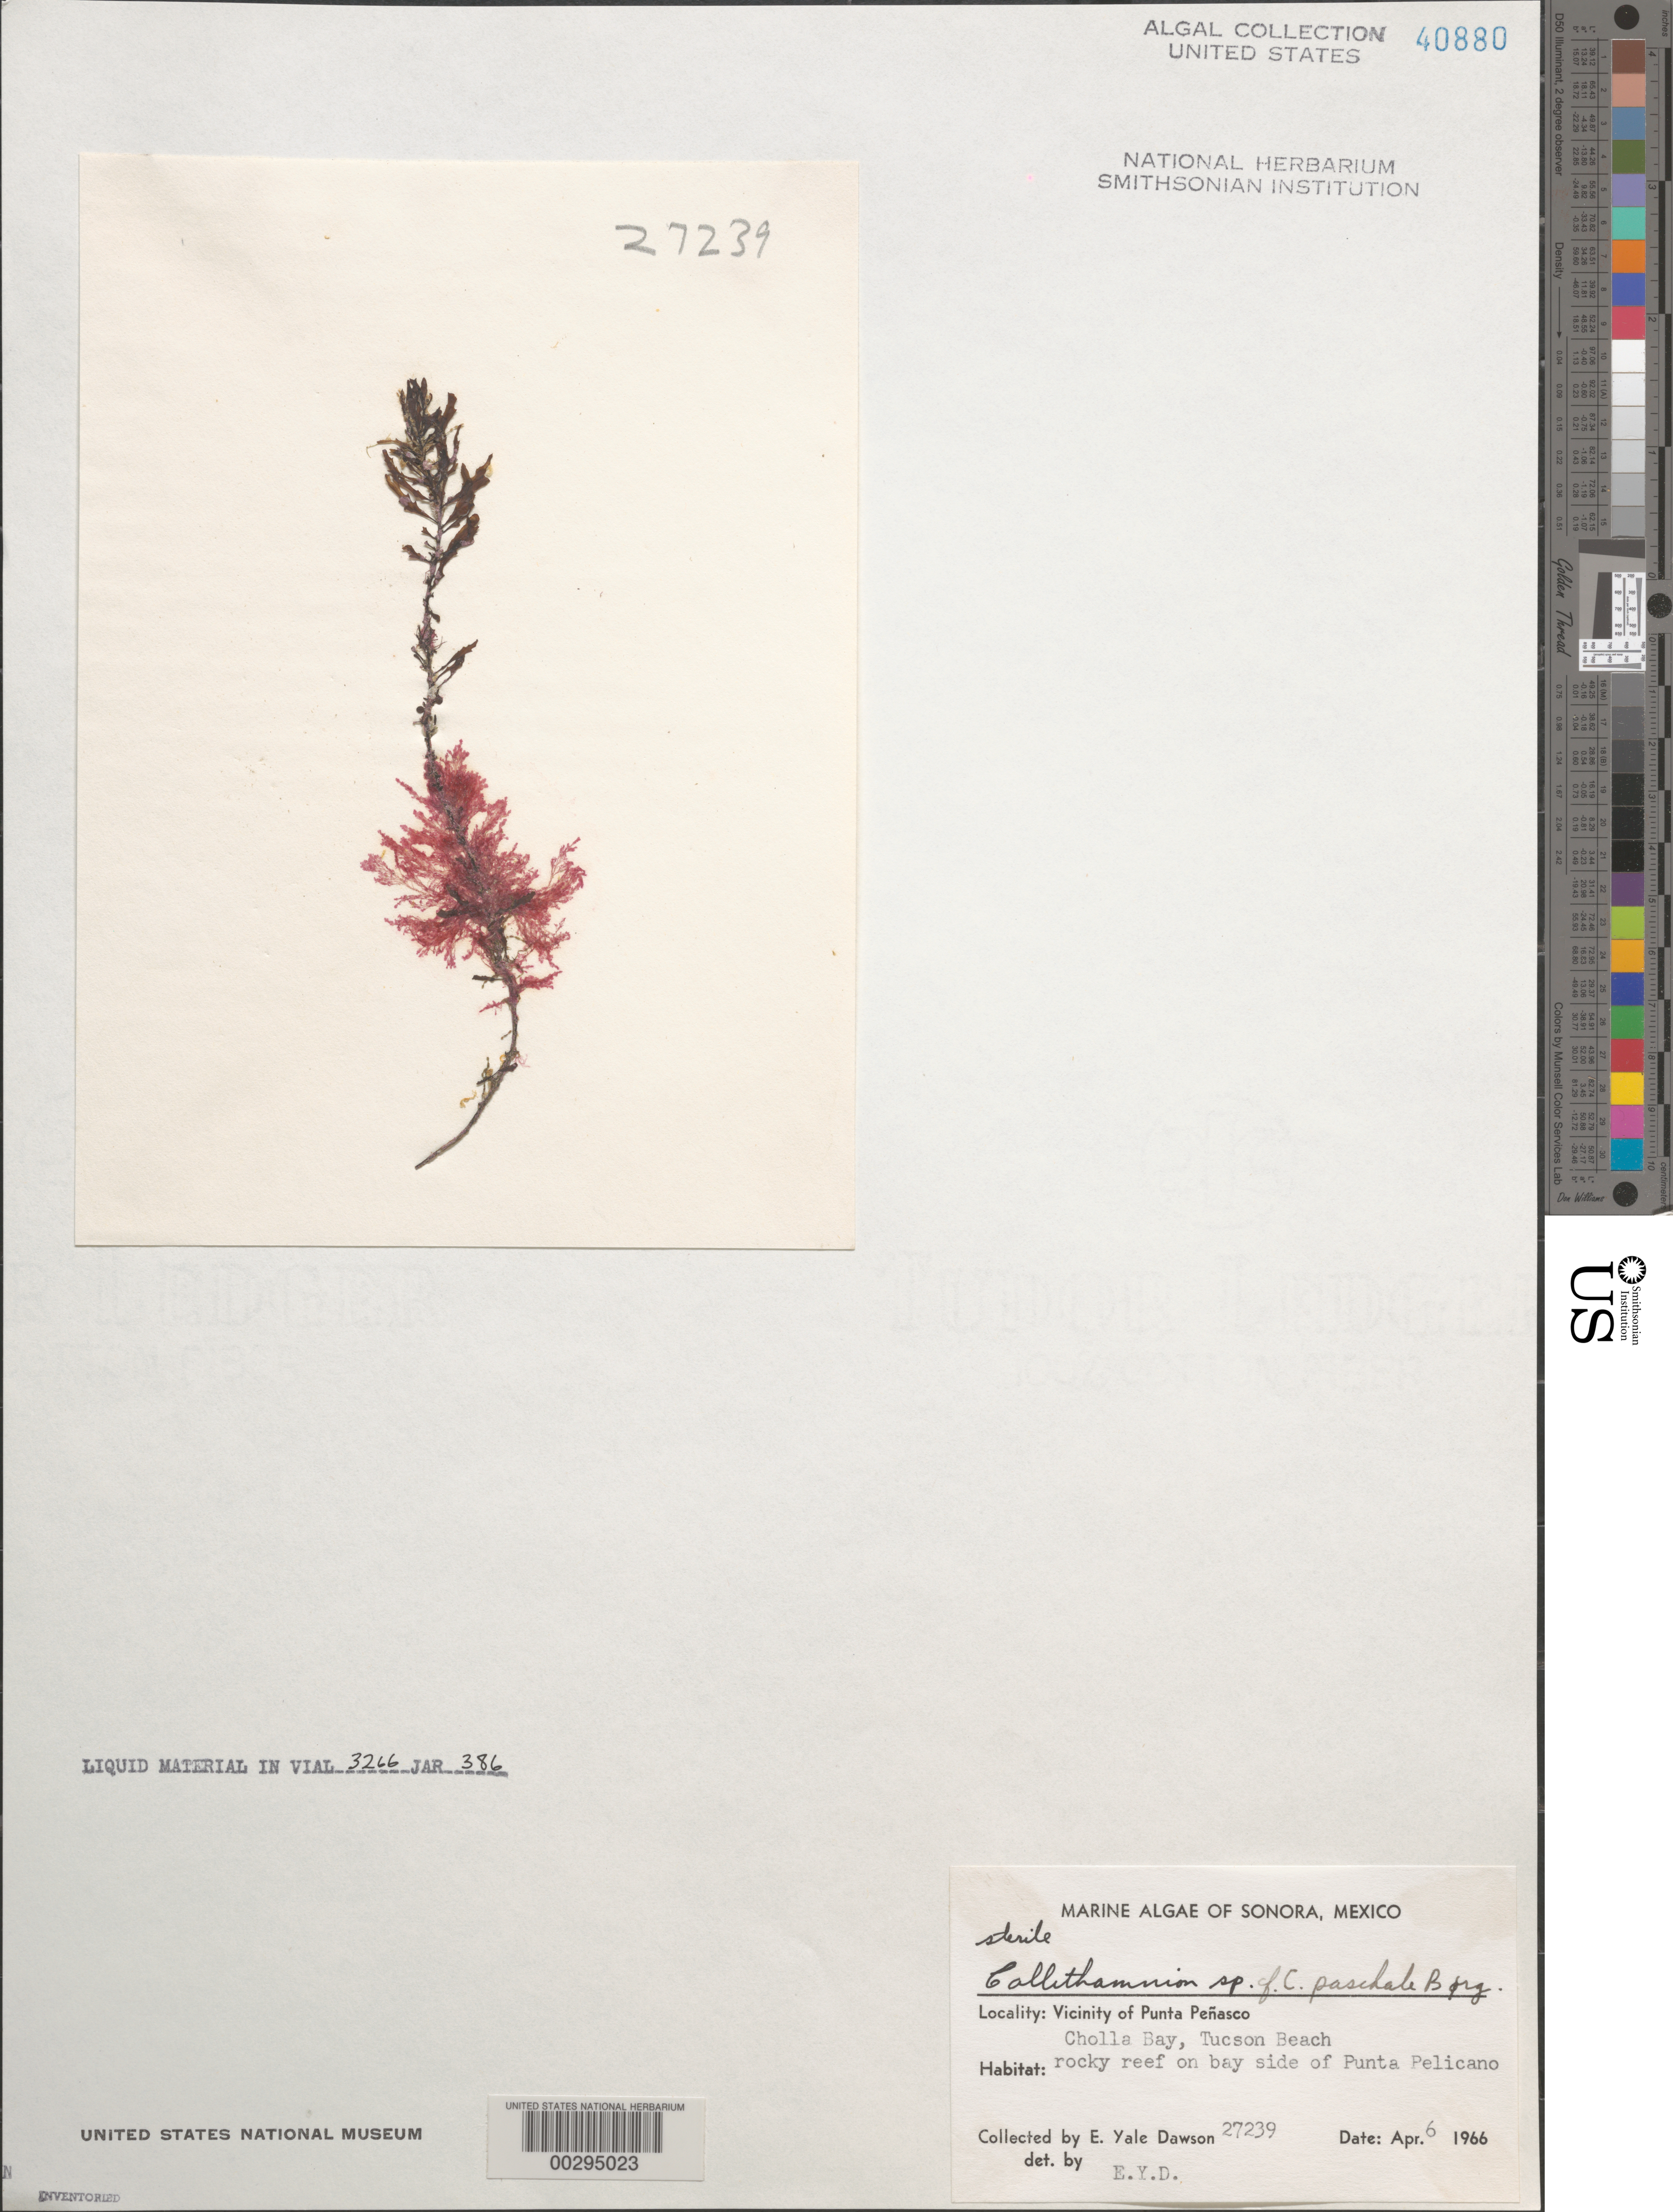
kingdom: Plantae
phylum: Rhodophyta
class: Florideophyceae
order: Ceramiales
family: Callithamniaceae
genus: Callithamnion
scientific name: Callithamnion paschale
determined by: Dawson, E. Y.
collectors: E. Y. Dawson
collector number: EYD 27239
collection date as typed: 06 Apr 1966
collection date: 1966-04-06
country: Mexico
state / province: Sonora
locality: Cholla Bay, Tucson Beach, Punta Pelicano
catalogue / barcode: US 40880